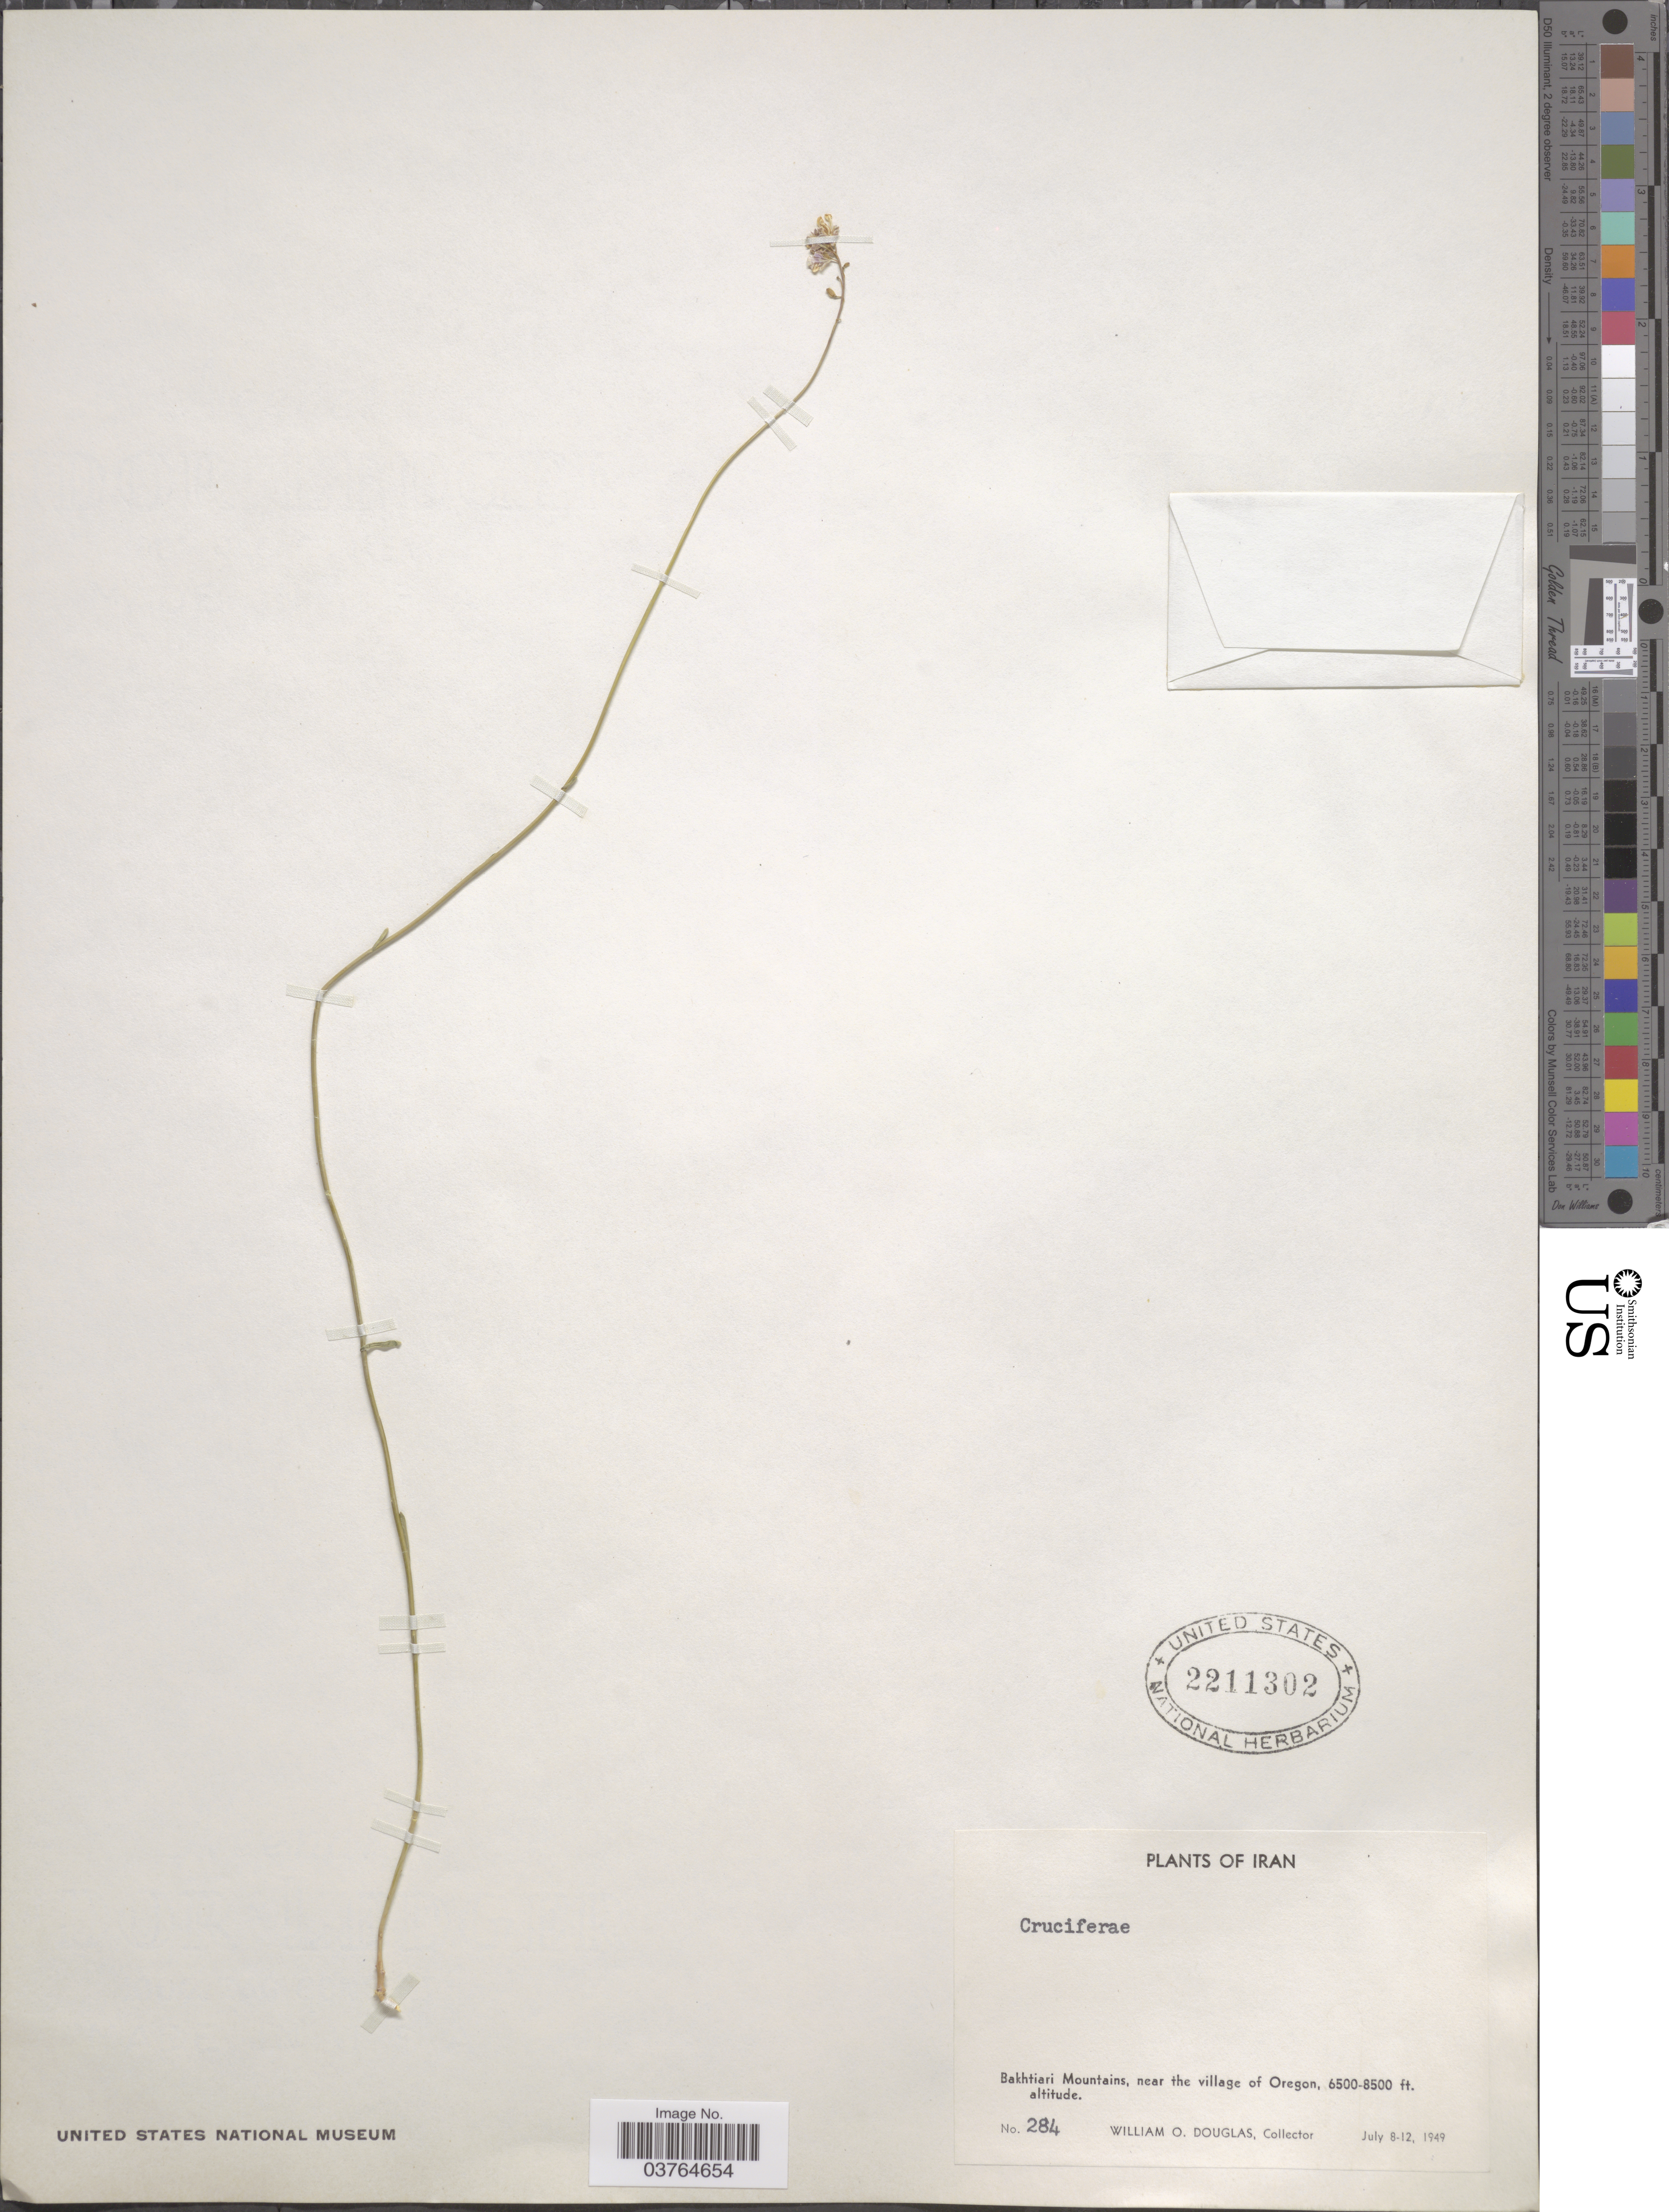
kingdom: Plantae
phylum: Tracheophyta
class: Magnoliopsida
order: Brassicales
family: Brassicaceae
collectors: W. Douglas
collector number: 284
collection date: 1949-07-08/1949-07-12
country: Iran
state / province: Chahar Mahaal and Bakhtiari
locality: Bakhtiari Mountains, near the village of Oregon.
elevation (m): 1981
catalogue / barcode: US 2211302